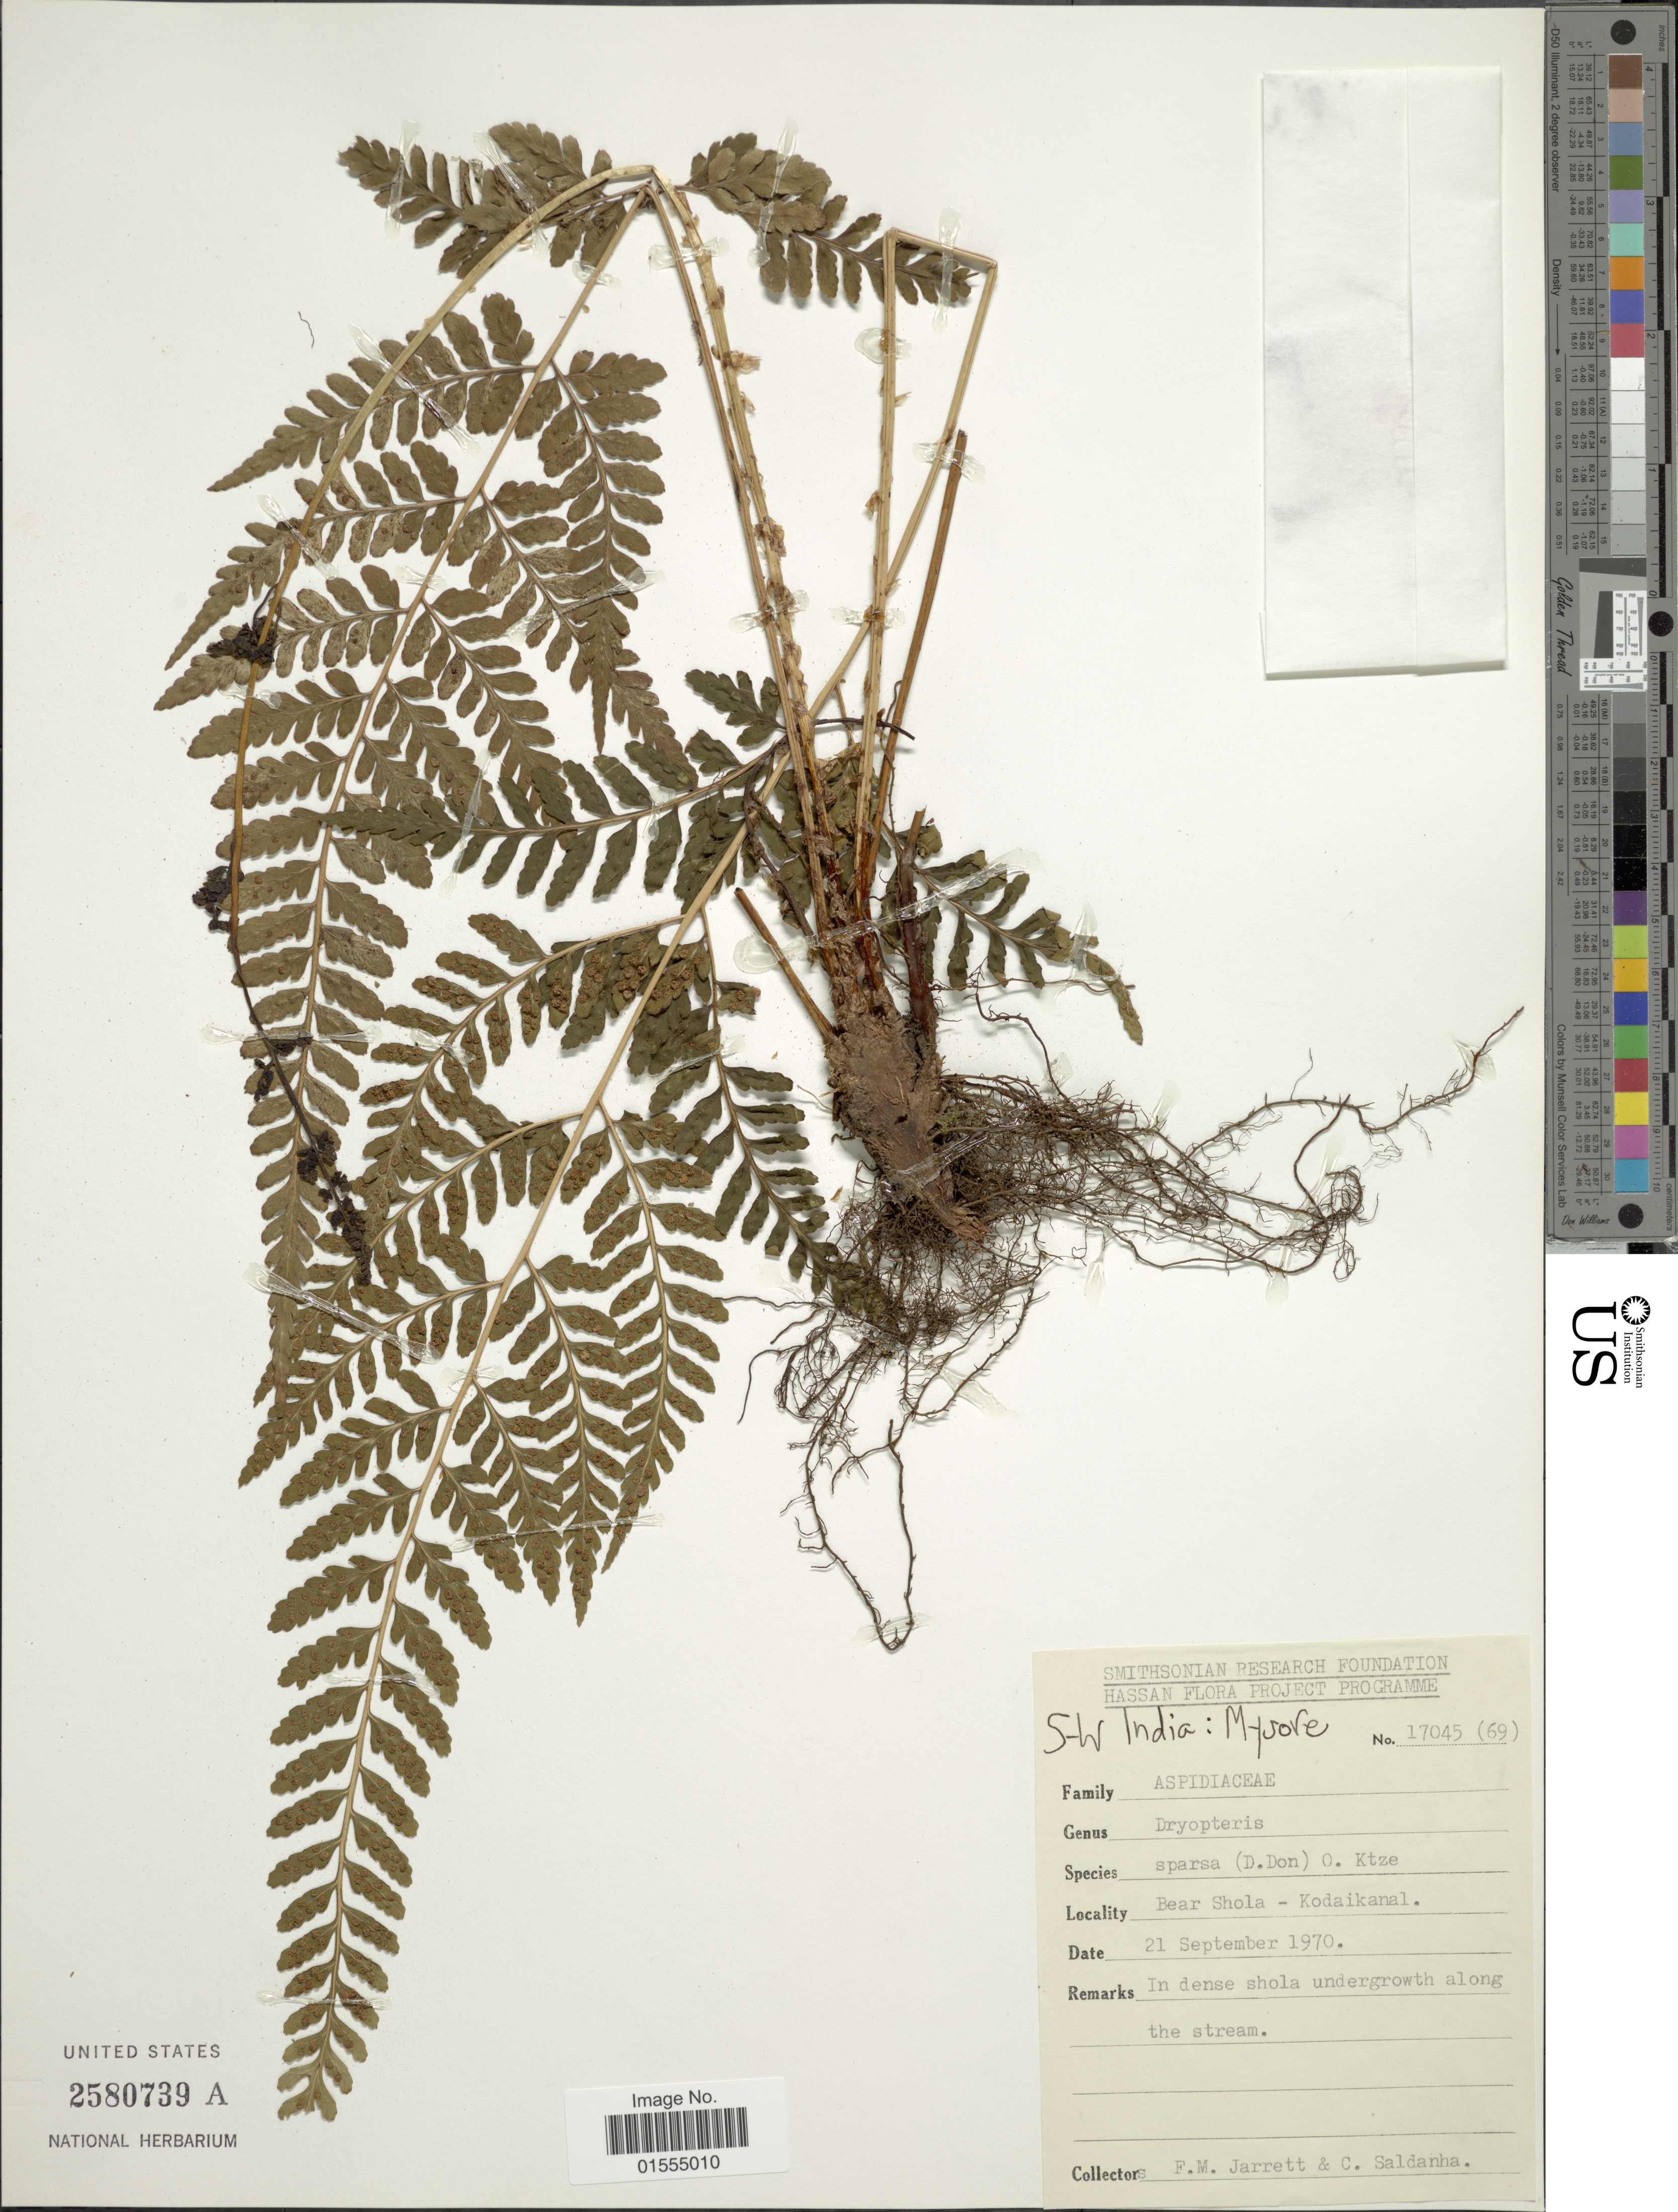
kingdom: Plantae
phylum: Tracheophyta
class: Polypodiopsida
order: Polypodiales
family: Dryopteridaceae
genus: Dryopteris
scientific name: Dryopteris sparsa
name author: (D. Don) Kuntze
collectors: F. M. Jarrett & C. Saldanha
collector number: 17045(69)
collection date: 1970-09-21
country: India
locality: S-W India: Mysore, Bear Shola- Kodaikanal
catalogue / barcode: US 2580739A